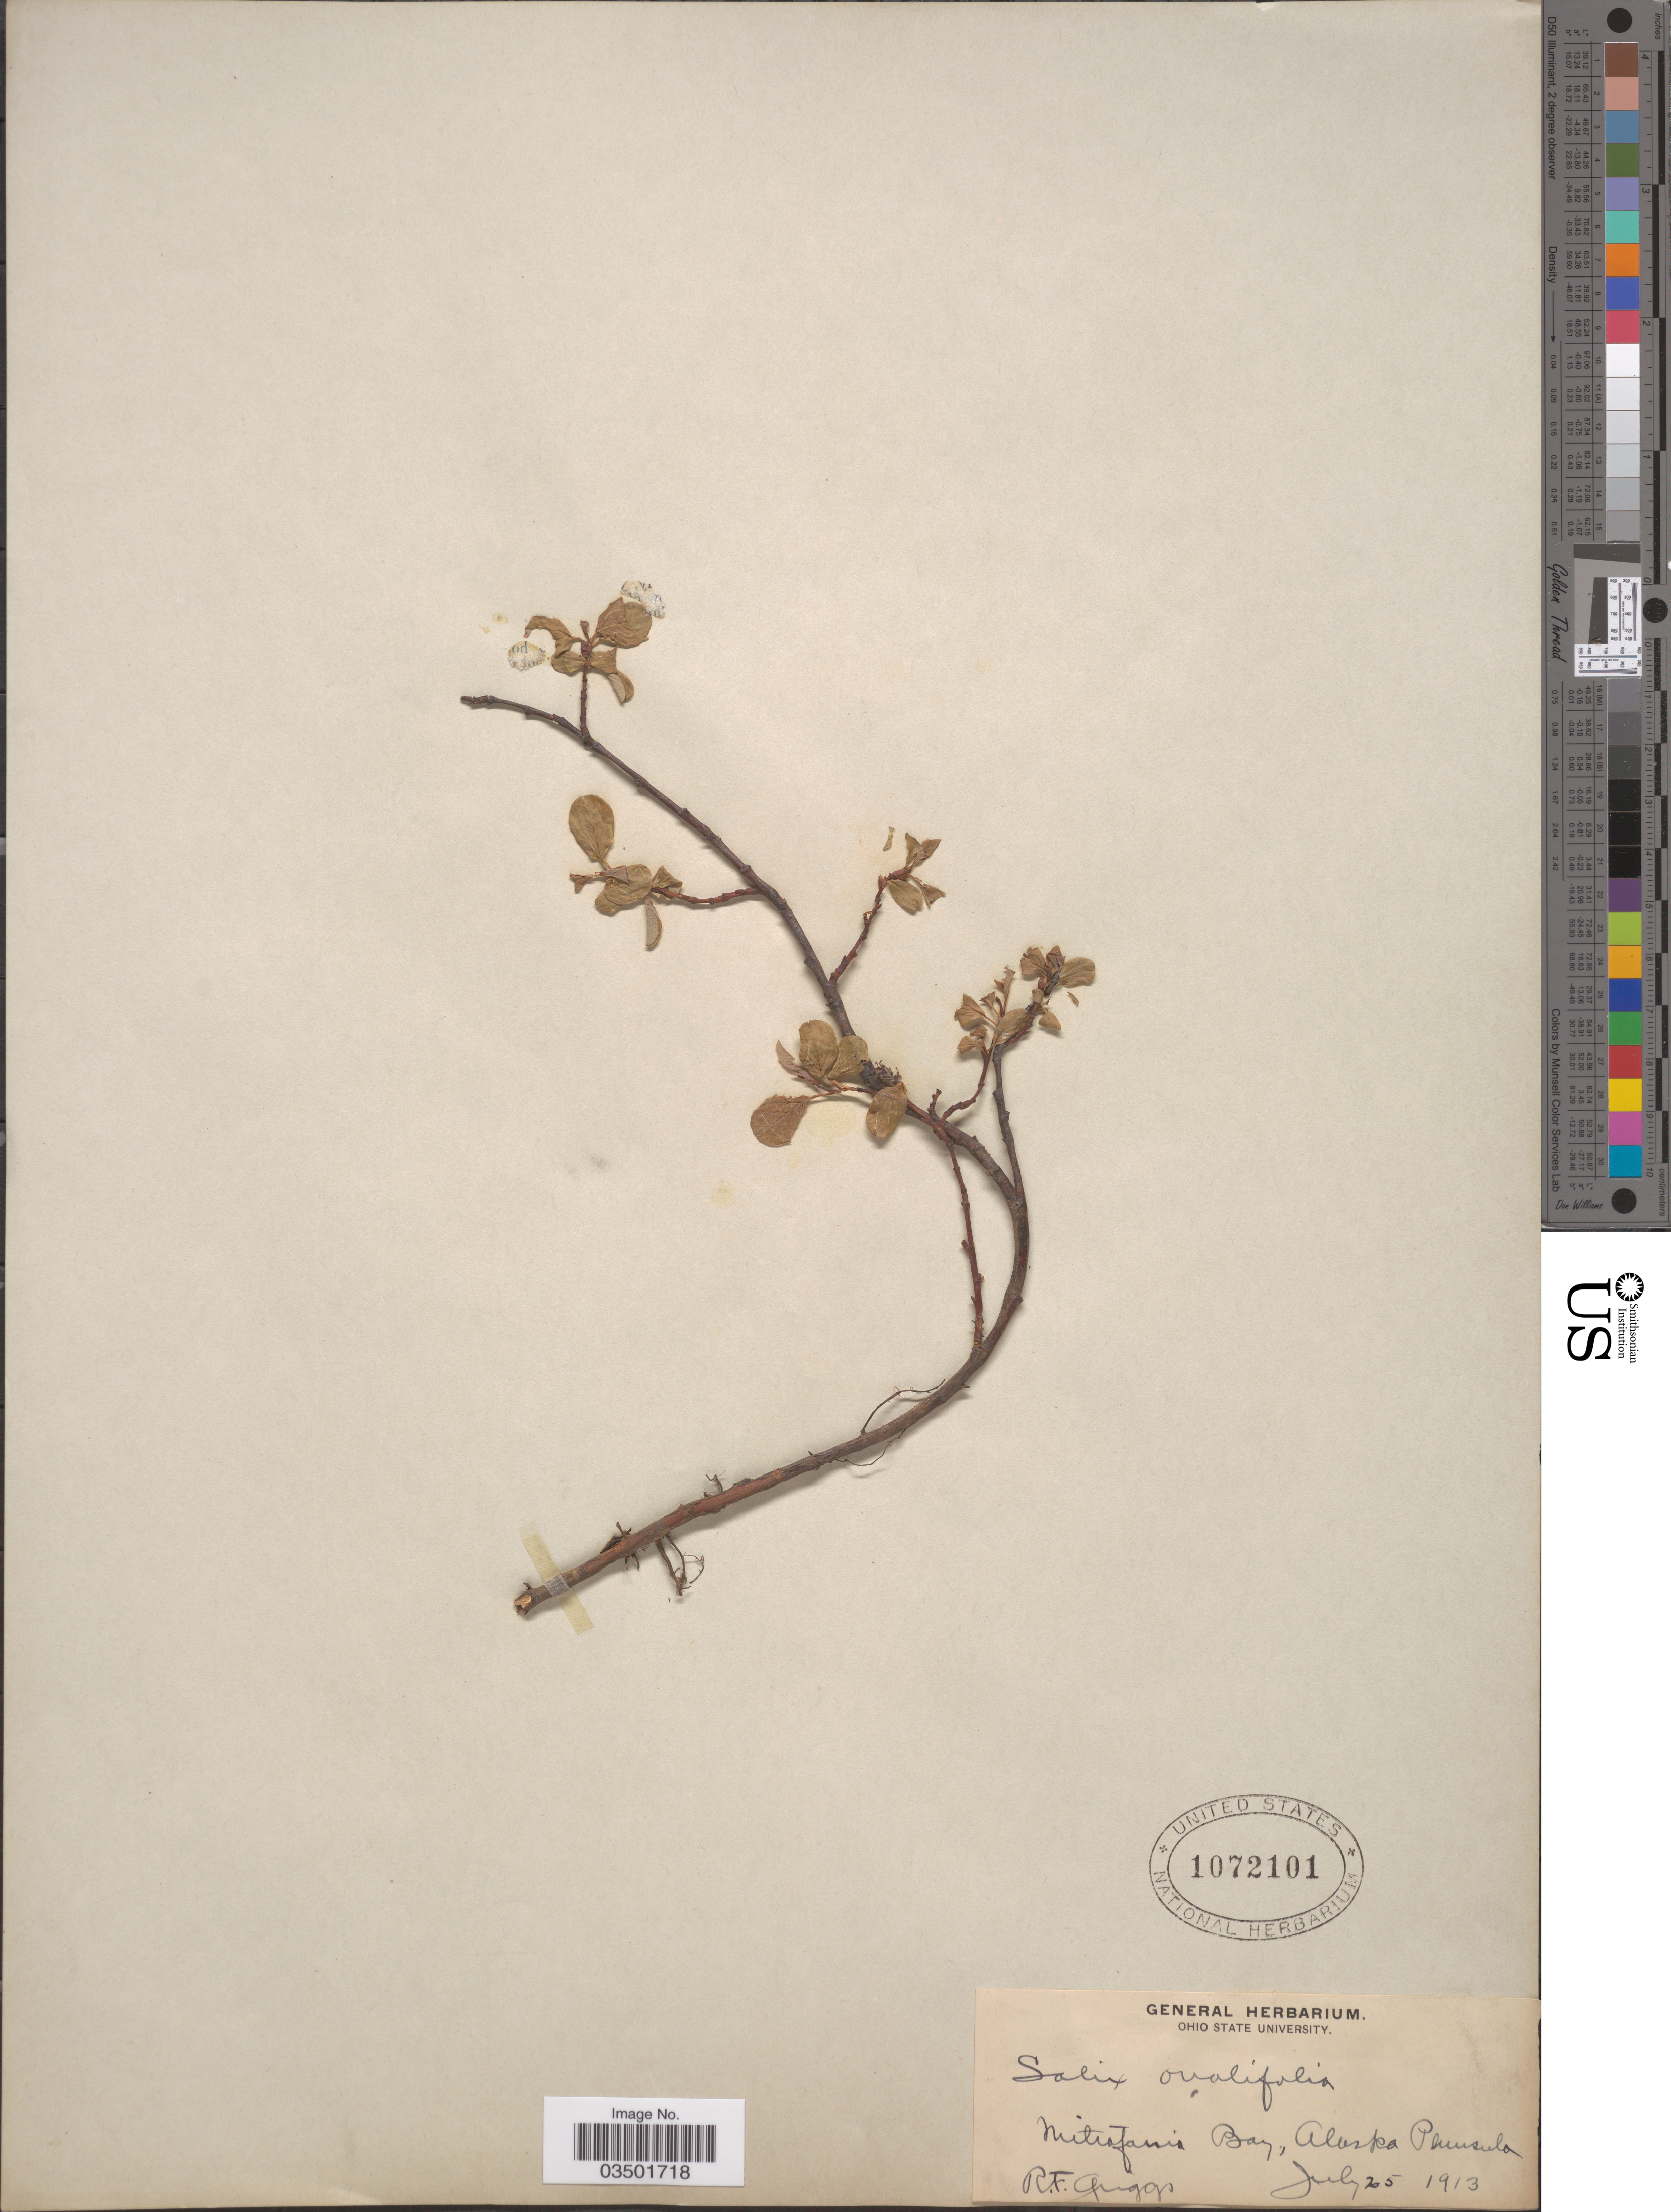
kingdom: Plantae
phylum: Tracheophyta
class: Magnoliopsida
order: Malpighiales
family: Salicaceae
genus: Salix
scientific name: Salix ovalifolia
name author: Trautv.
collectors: R. F. Griggs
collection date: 1913-07-25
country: United States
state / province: Alaska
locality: Mitrofania Bay. Alaska Peninsula.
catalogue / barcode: US 1072101